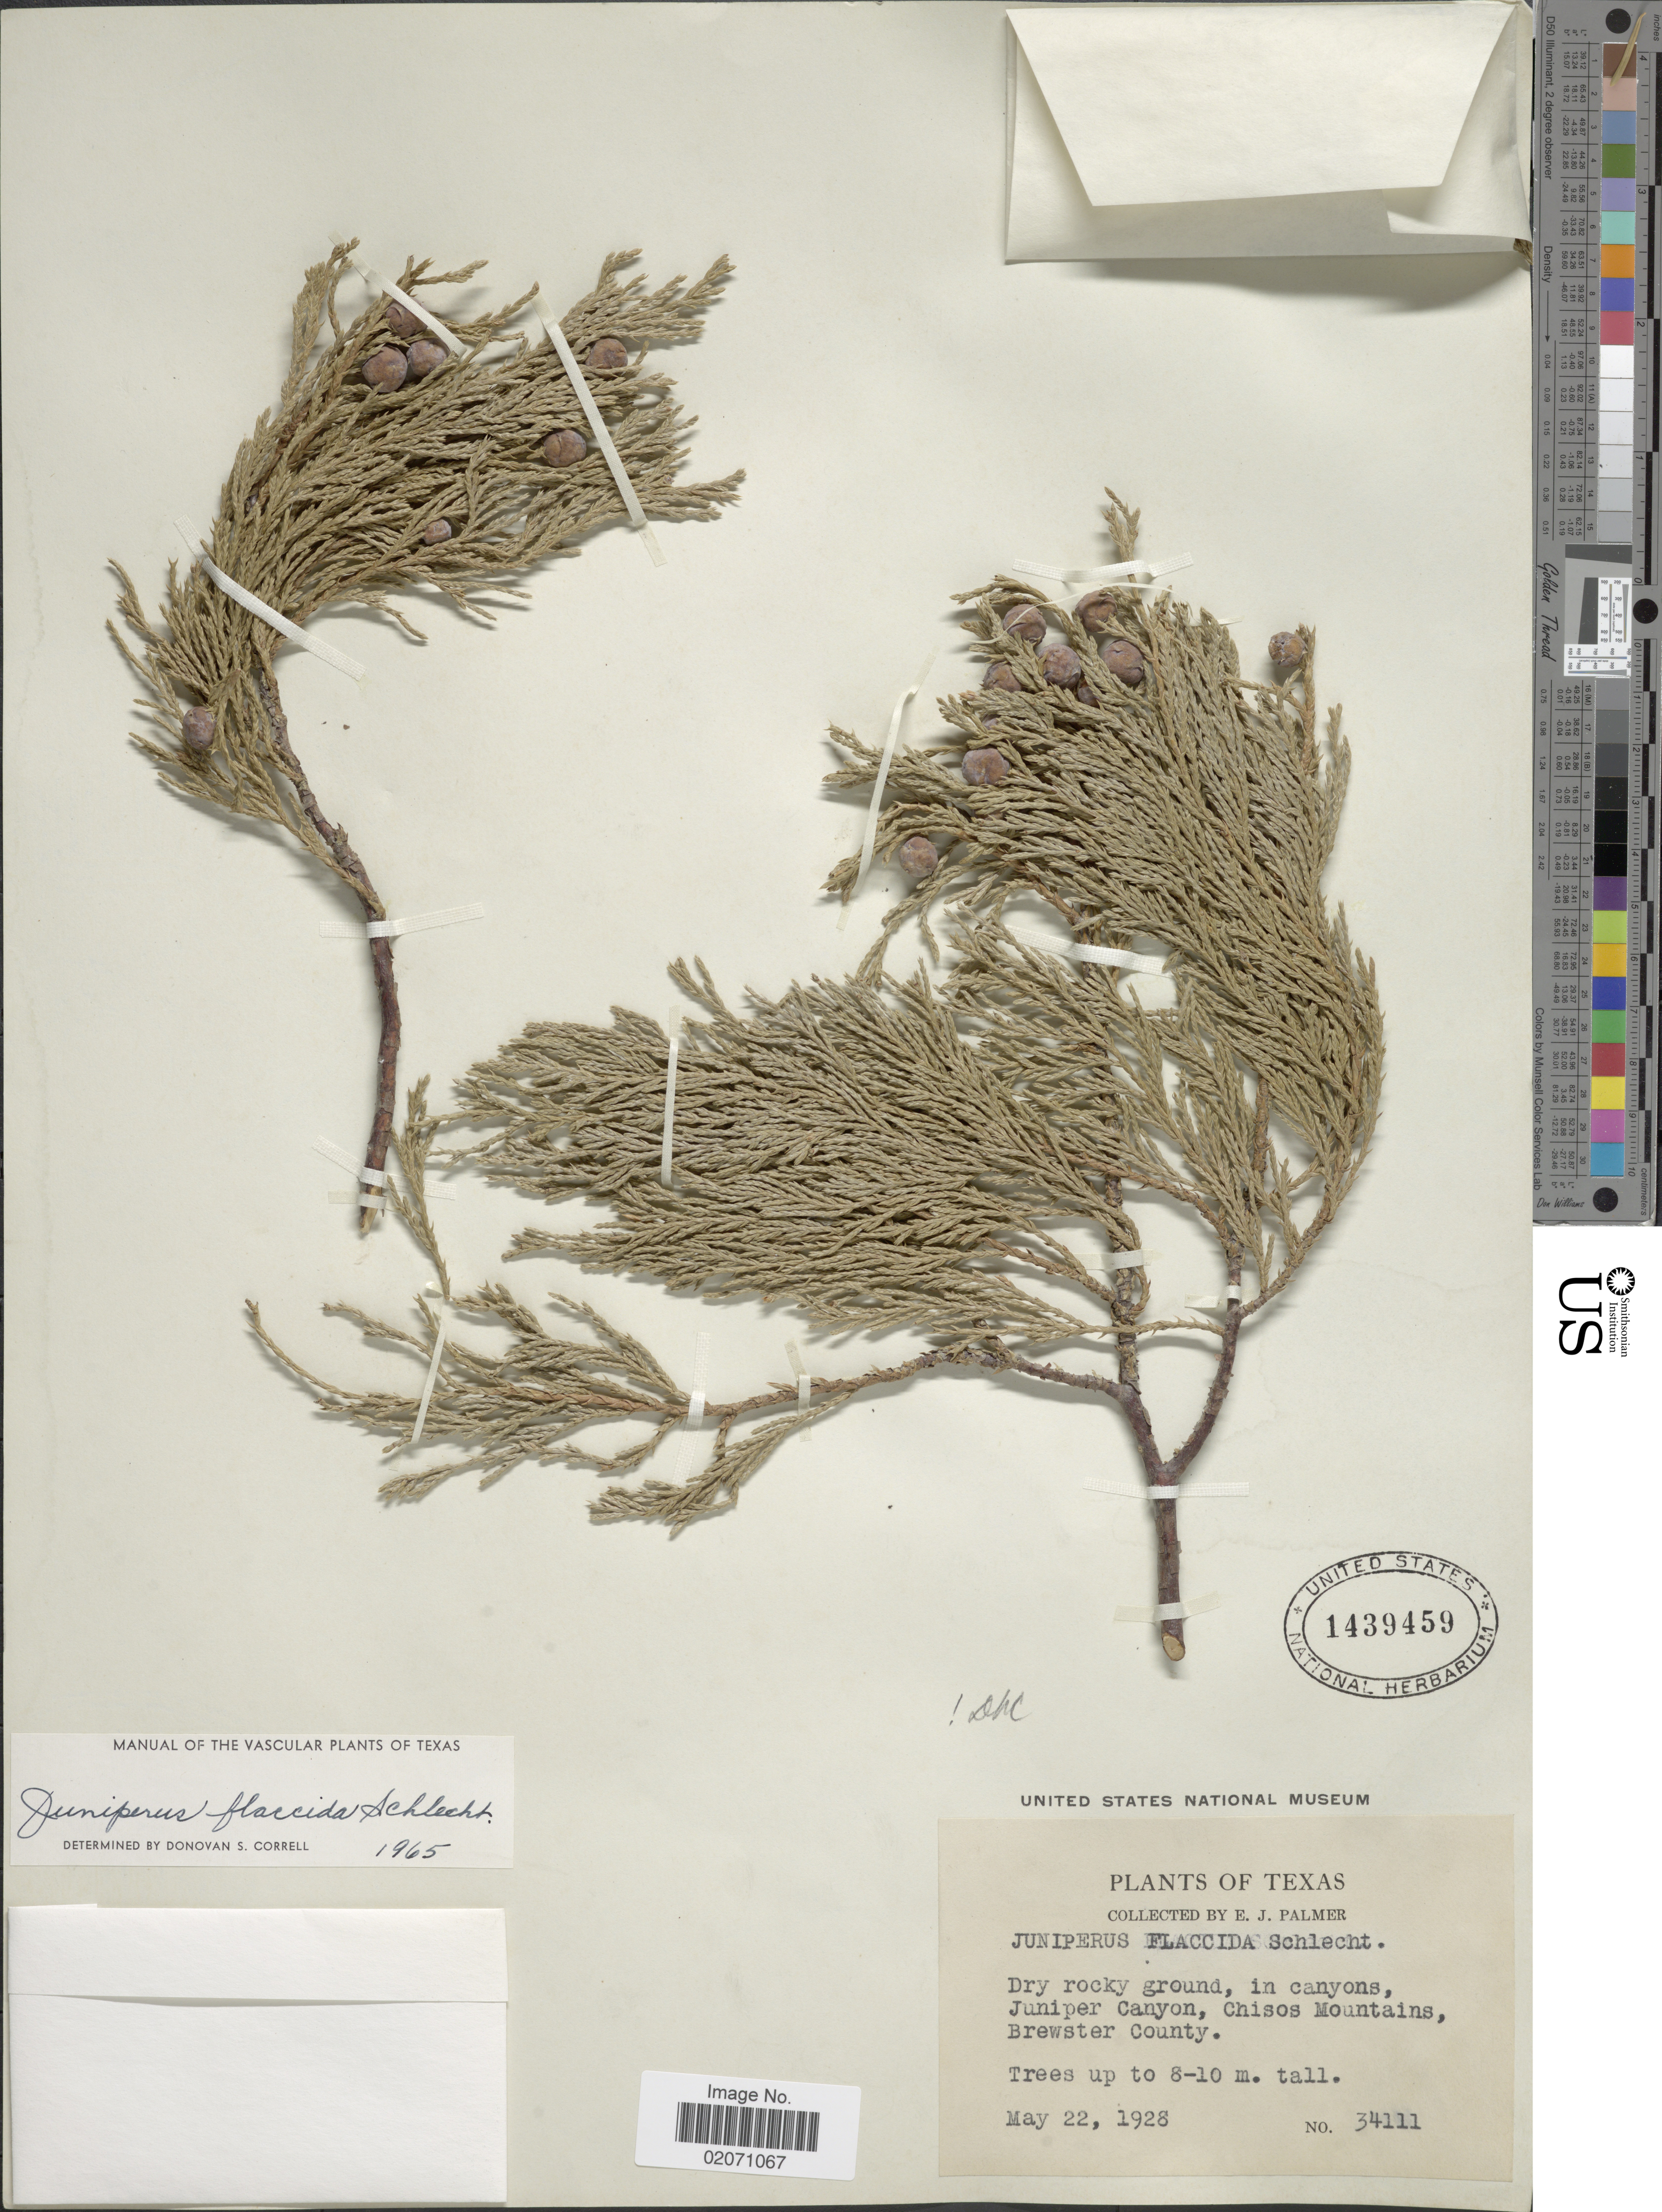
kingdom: Plantae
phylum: Tracheophyta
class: Pinopsida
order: Pinales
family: Cupressaceae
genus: Juniperus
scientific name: Juniperus flaccida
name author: Schltdl.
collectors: E. J. Palmer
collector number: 34111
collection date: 1928-05-22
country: United States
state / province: Texas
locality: Juniper Canyon, Chisos Mountains, Brewster County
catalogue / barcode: US 1439459